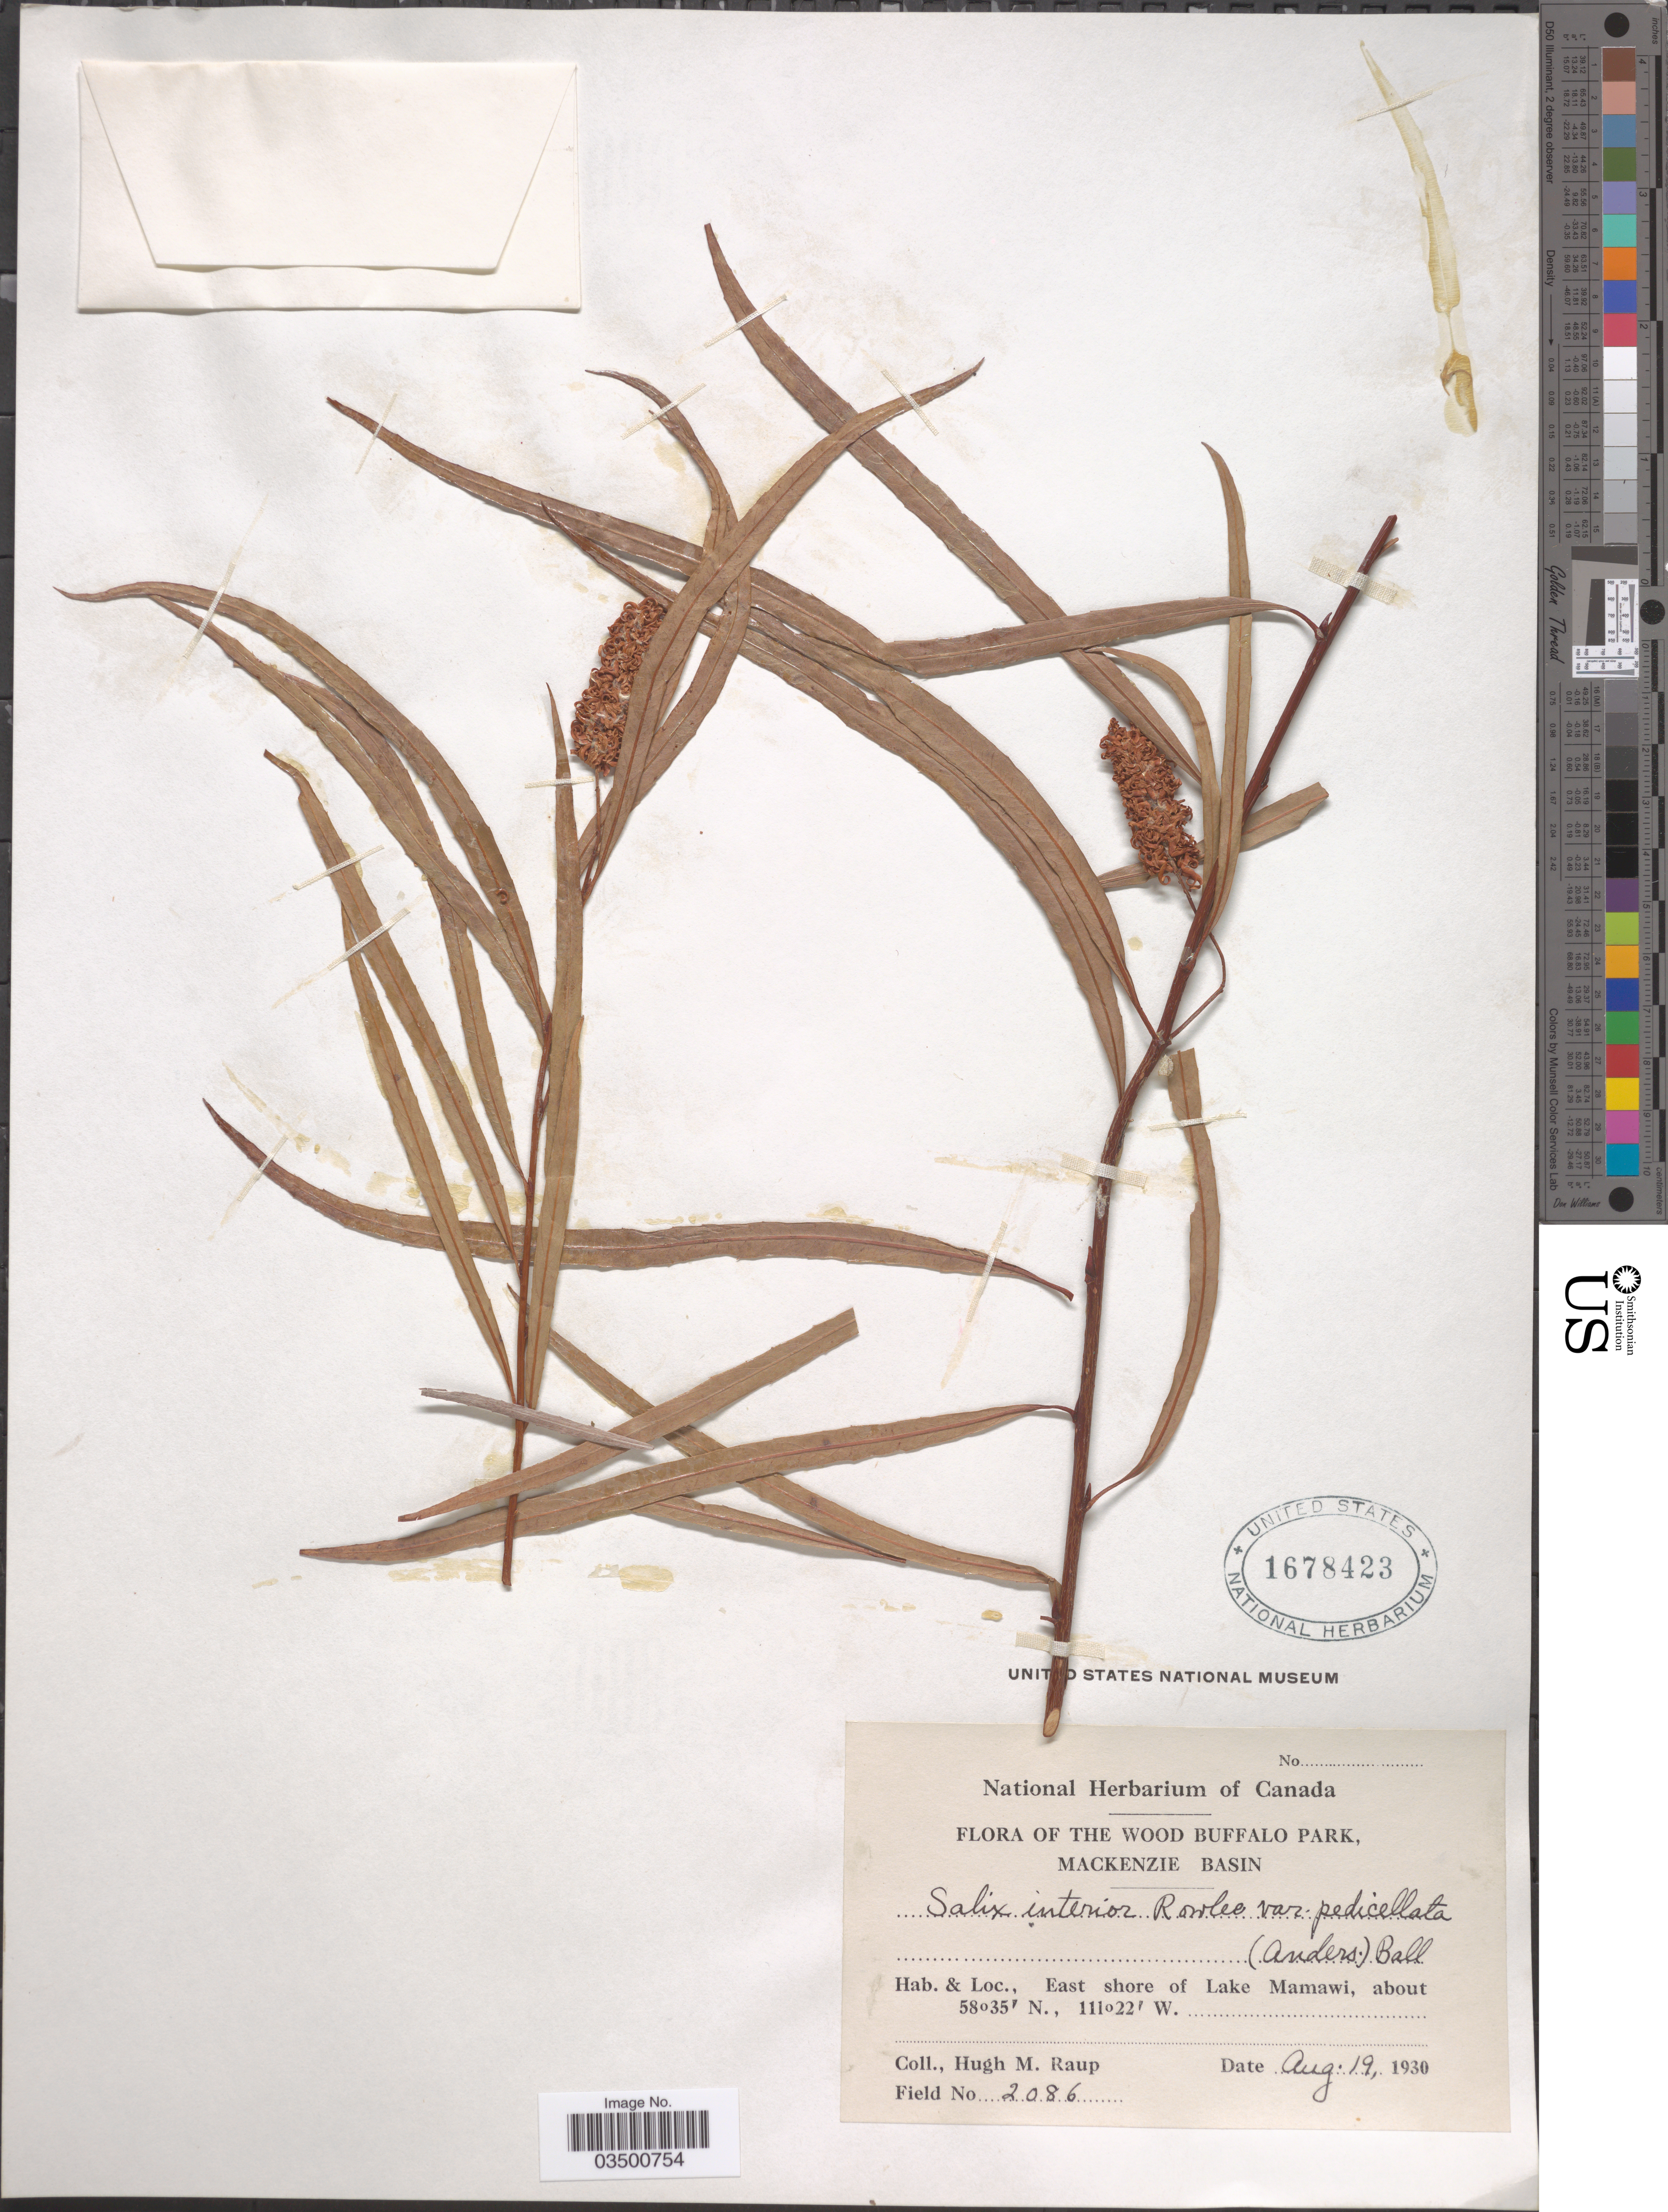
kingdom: Plantae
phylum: Tracheophyta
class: Magnoliopsida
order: Malpighiales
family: Salicaceae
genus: Salix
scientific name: Salix interior var. pedicellata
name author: (Andersson) C.R. Ball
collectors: H. Raup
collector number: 2086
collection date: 1930-08-19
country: Canada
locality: The Wood Buffalo Park, Mackenzie Basin. East shore of Lake Mamawi.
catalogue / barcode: US 1678423